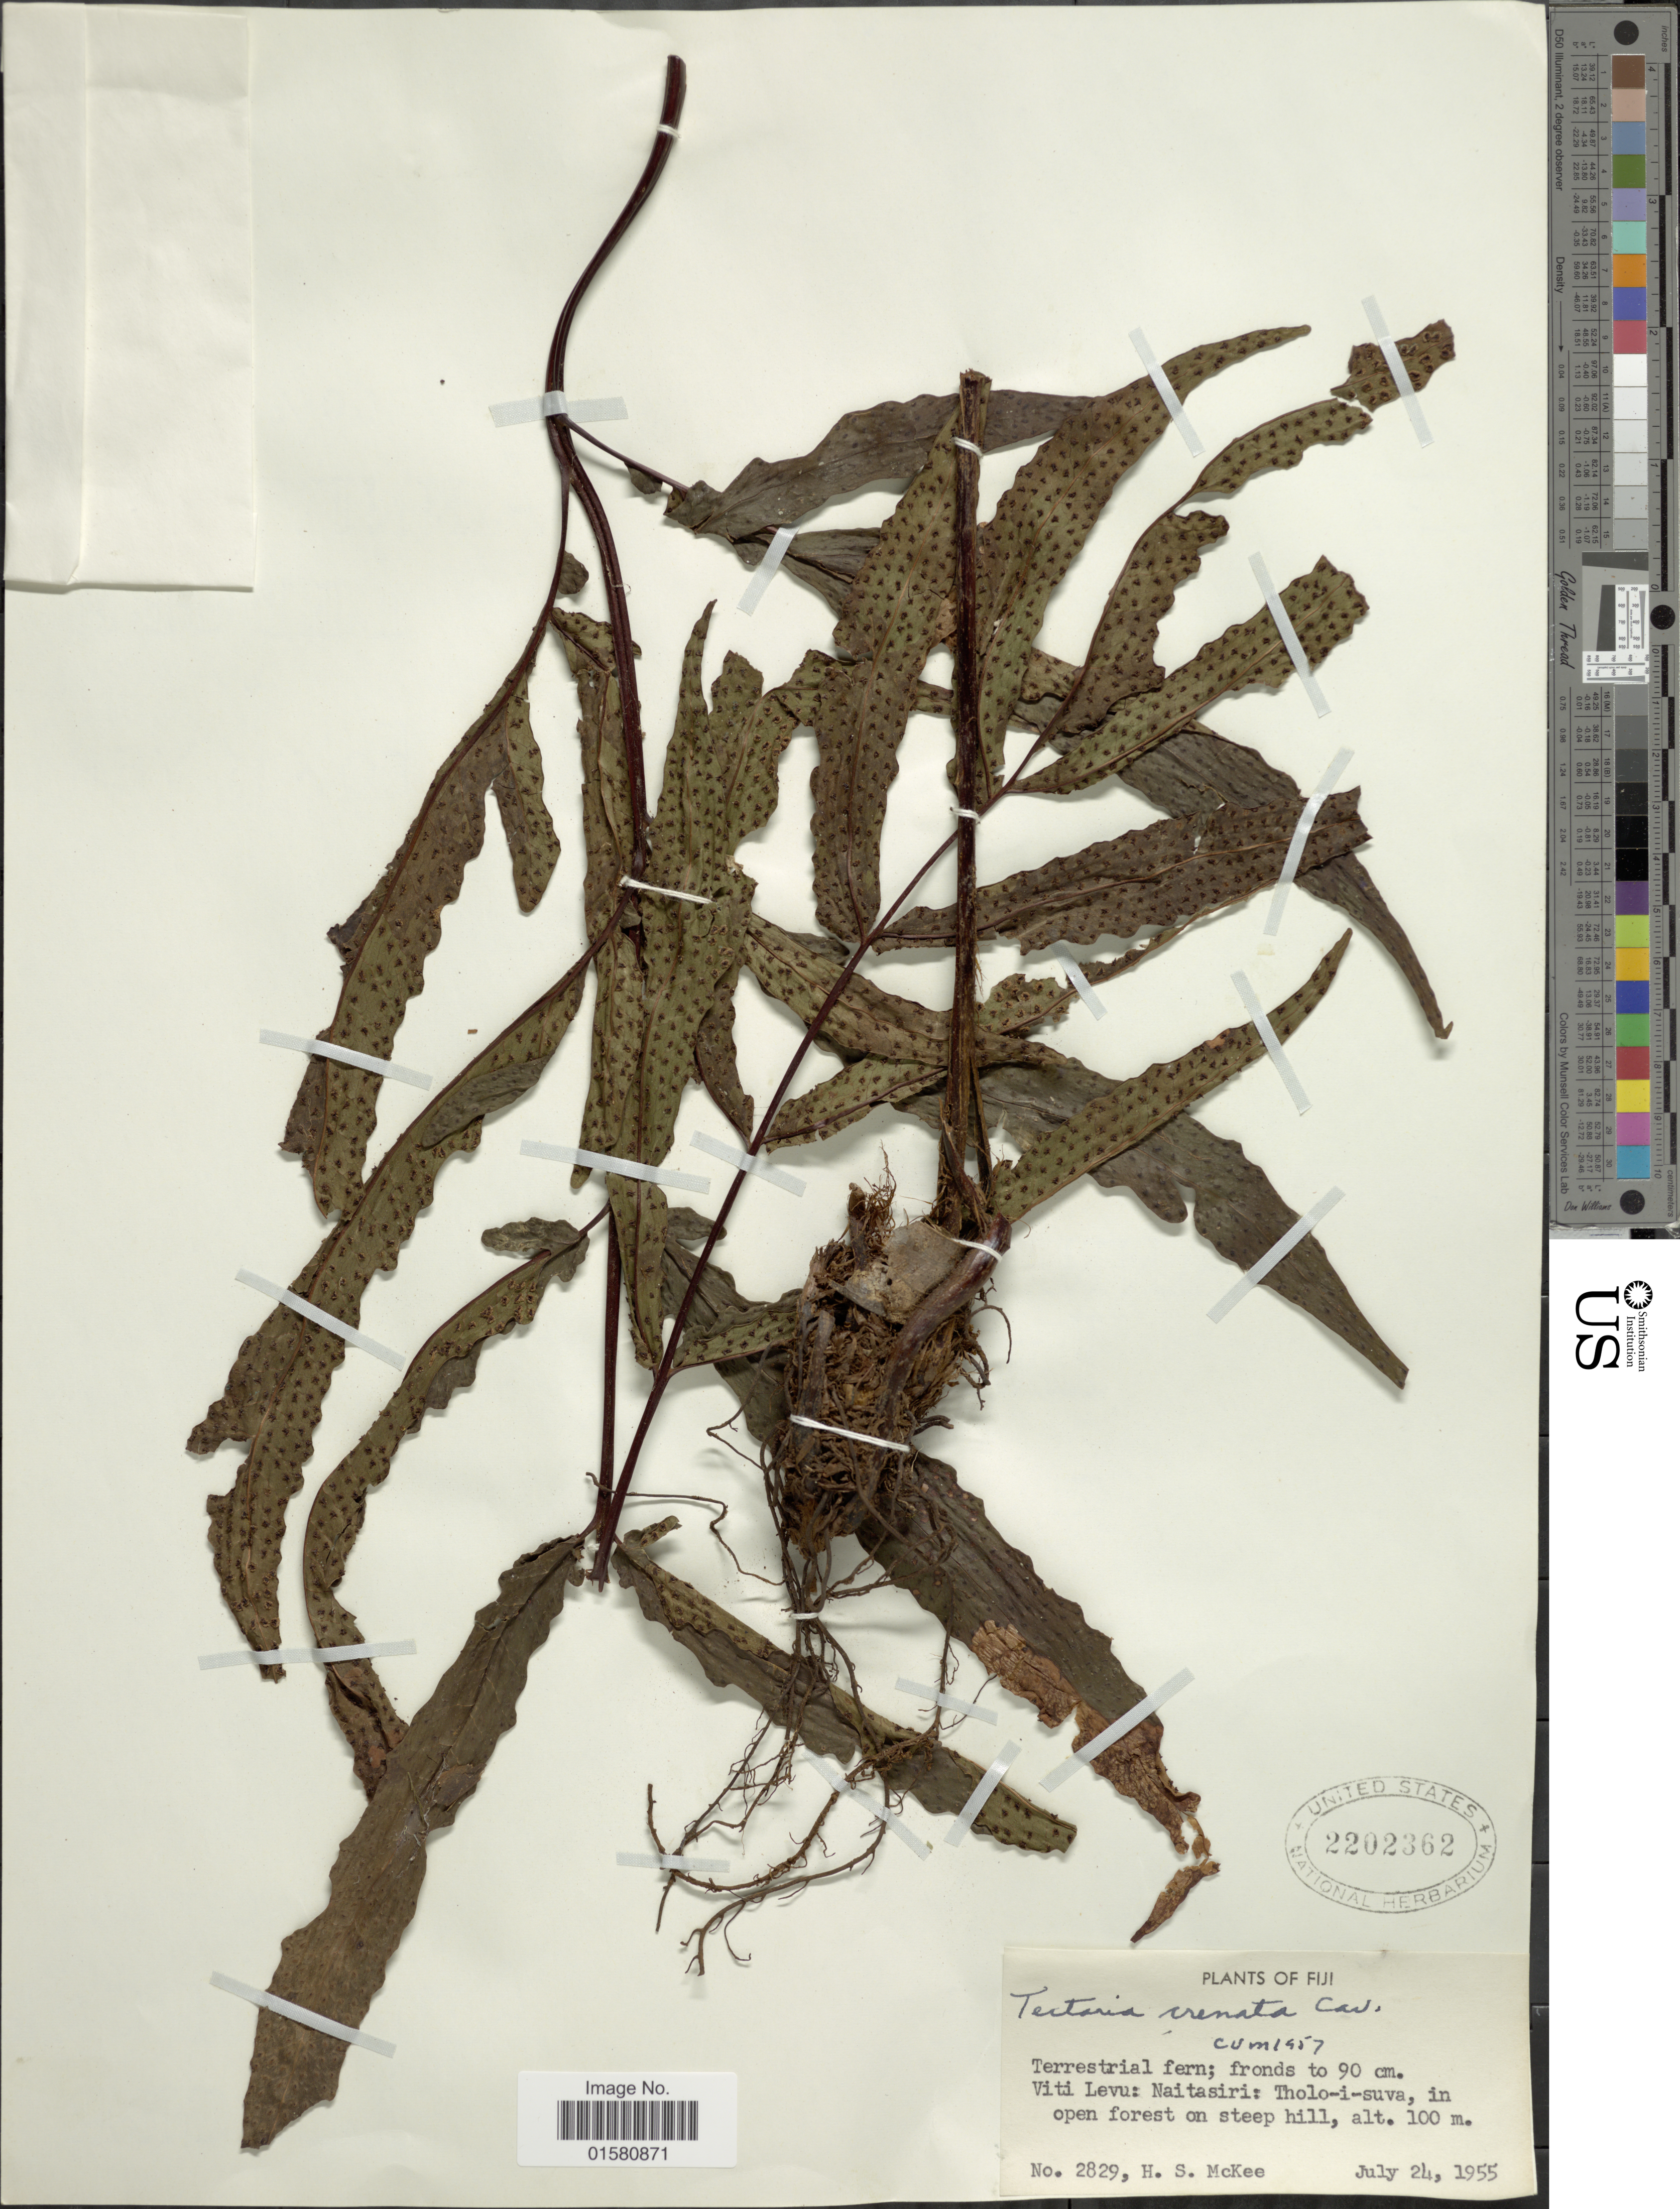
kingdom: Plantae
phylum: Tracheophyta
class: Polypodiopsida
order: Polypodiales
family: Tectariaceae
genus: Tectaria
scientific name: Tectaria crenata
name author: Cav.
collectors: H. S. McKee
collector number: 2829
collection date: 1955-07-24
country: Fiji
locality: Viti Levu: Naitasiri: Tholo-i-suva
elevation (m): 100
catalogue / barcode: US 2202362